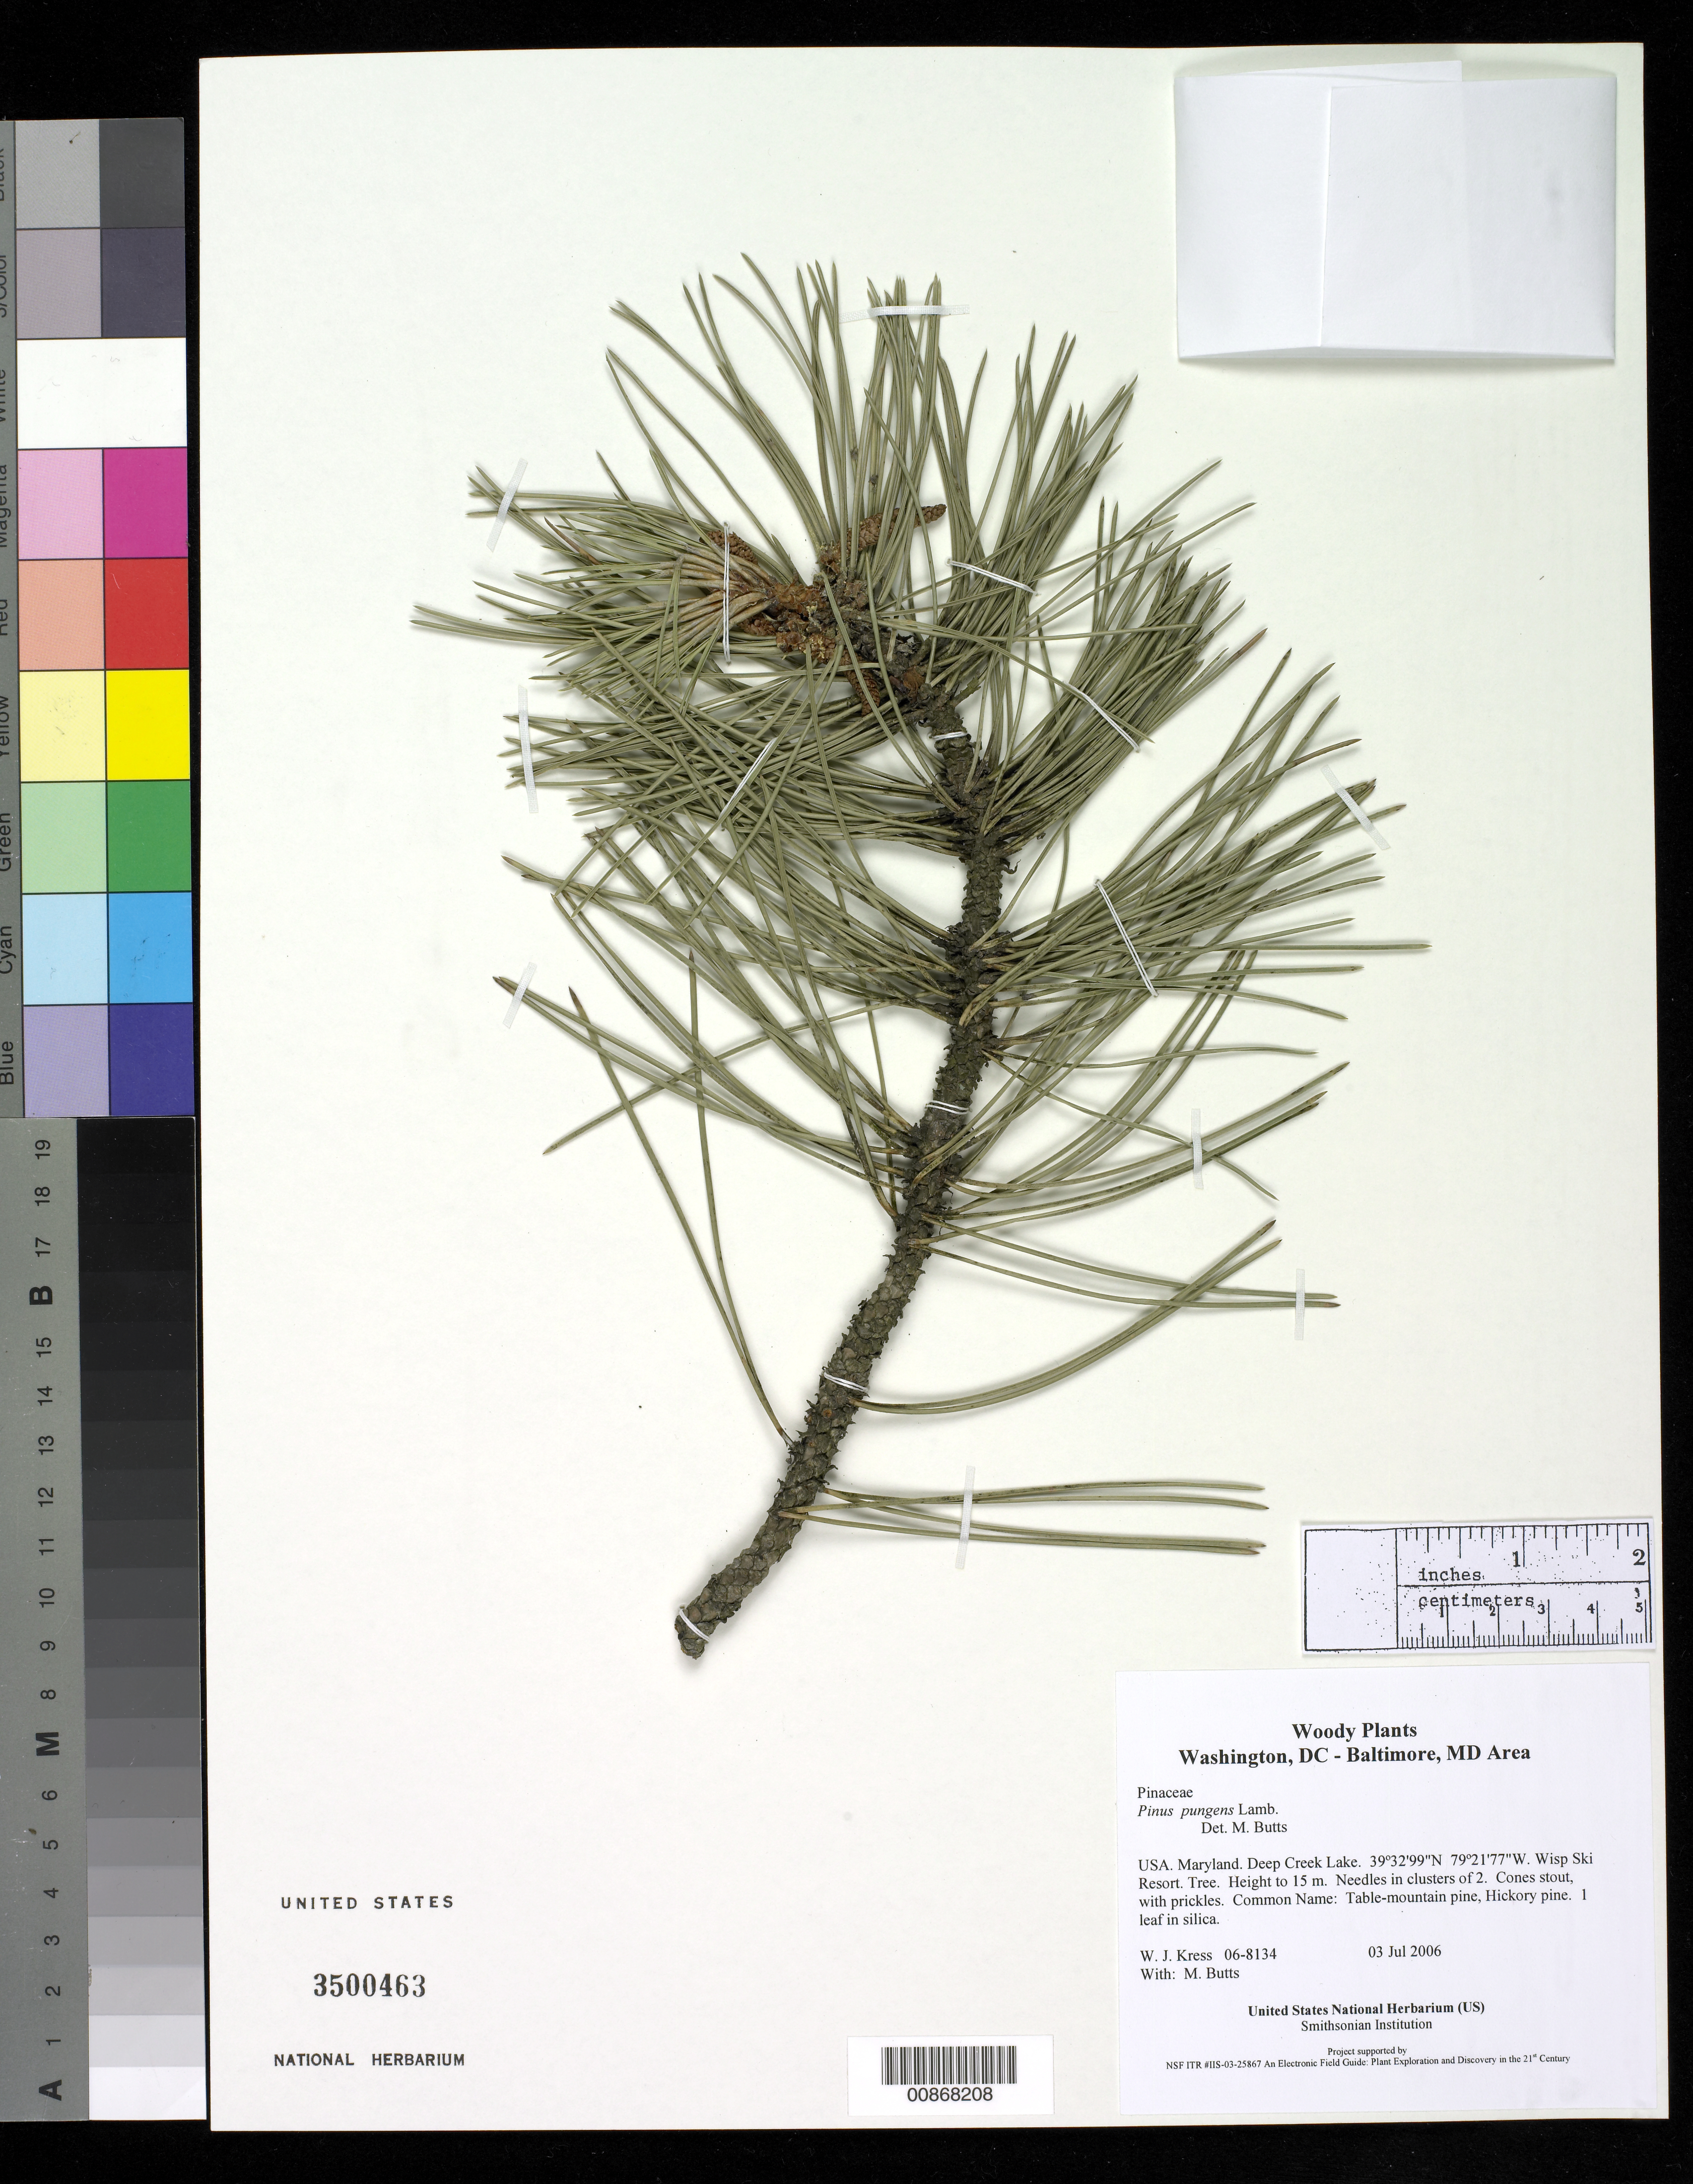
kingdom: Plantae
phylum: Tracheophyta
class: Pinopsida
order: Pinales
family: Pinaceae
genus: Pinus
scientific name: Pinus pungens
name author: Lamb.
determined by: Butts, M. B.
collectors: W. J. Kress & M. B. Butts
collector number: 06-8134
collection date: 2006-07-03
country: United States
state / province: Maryland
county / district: Garrett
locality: Deep Creek Lake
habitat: Wisp Ski Resort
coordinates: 39 32 99 N, 79 21 77 W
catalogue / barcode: US 3500463